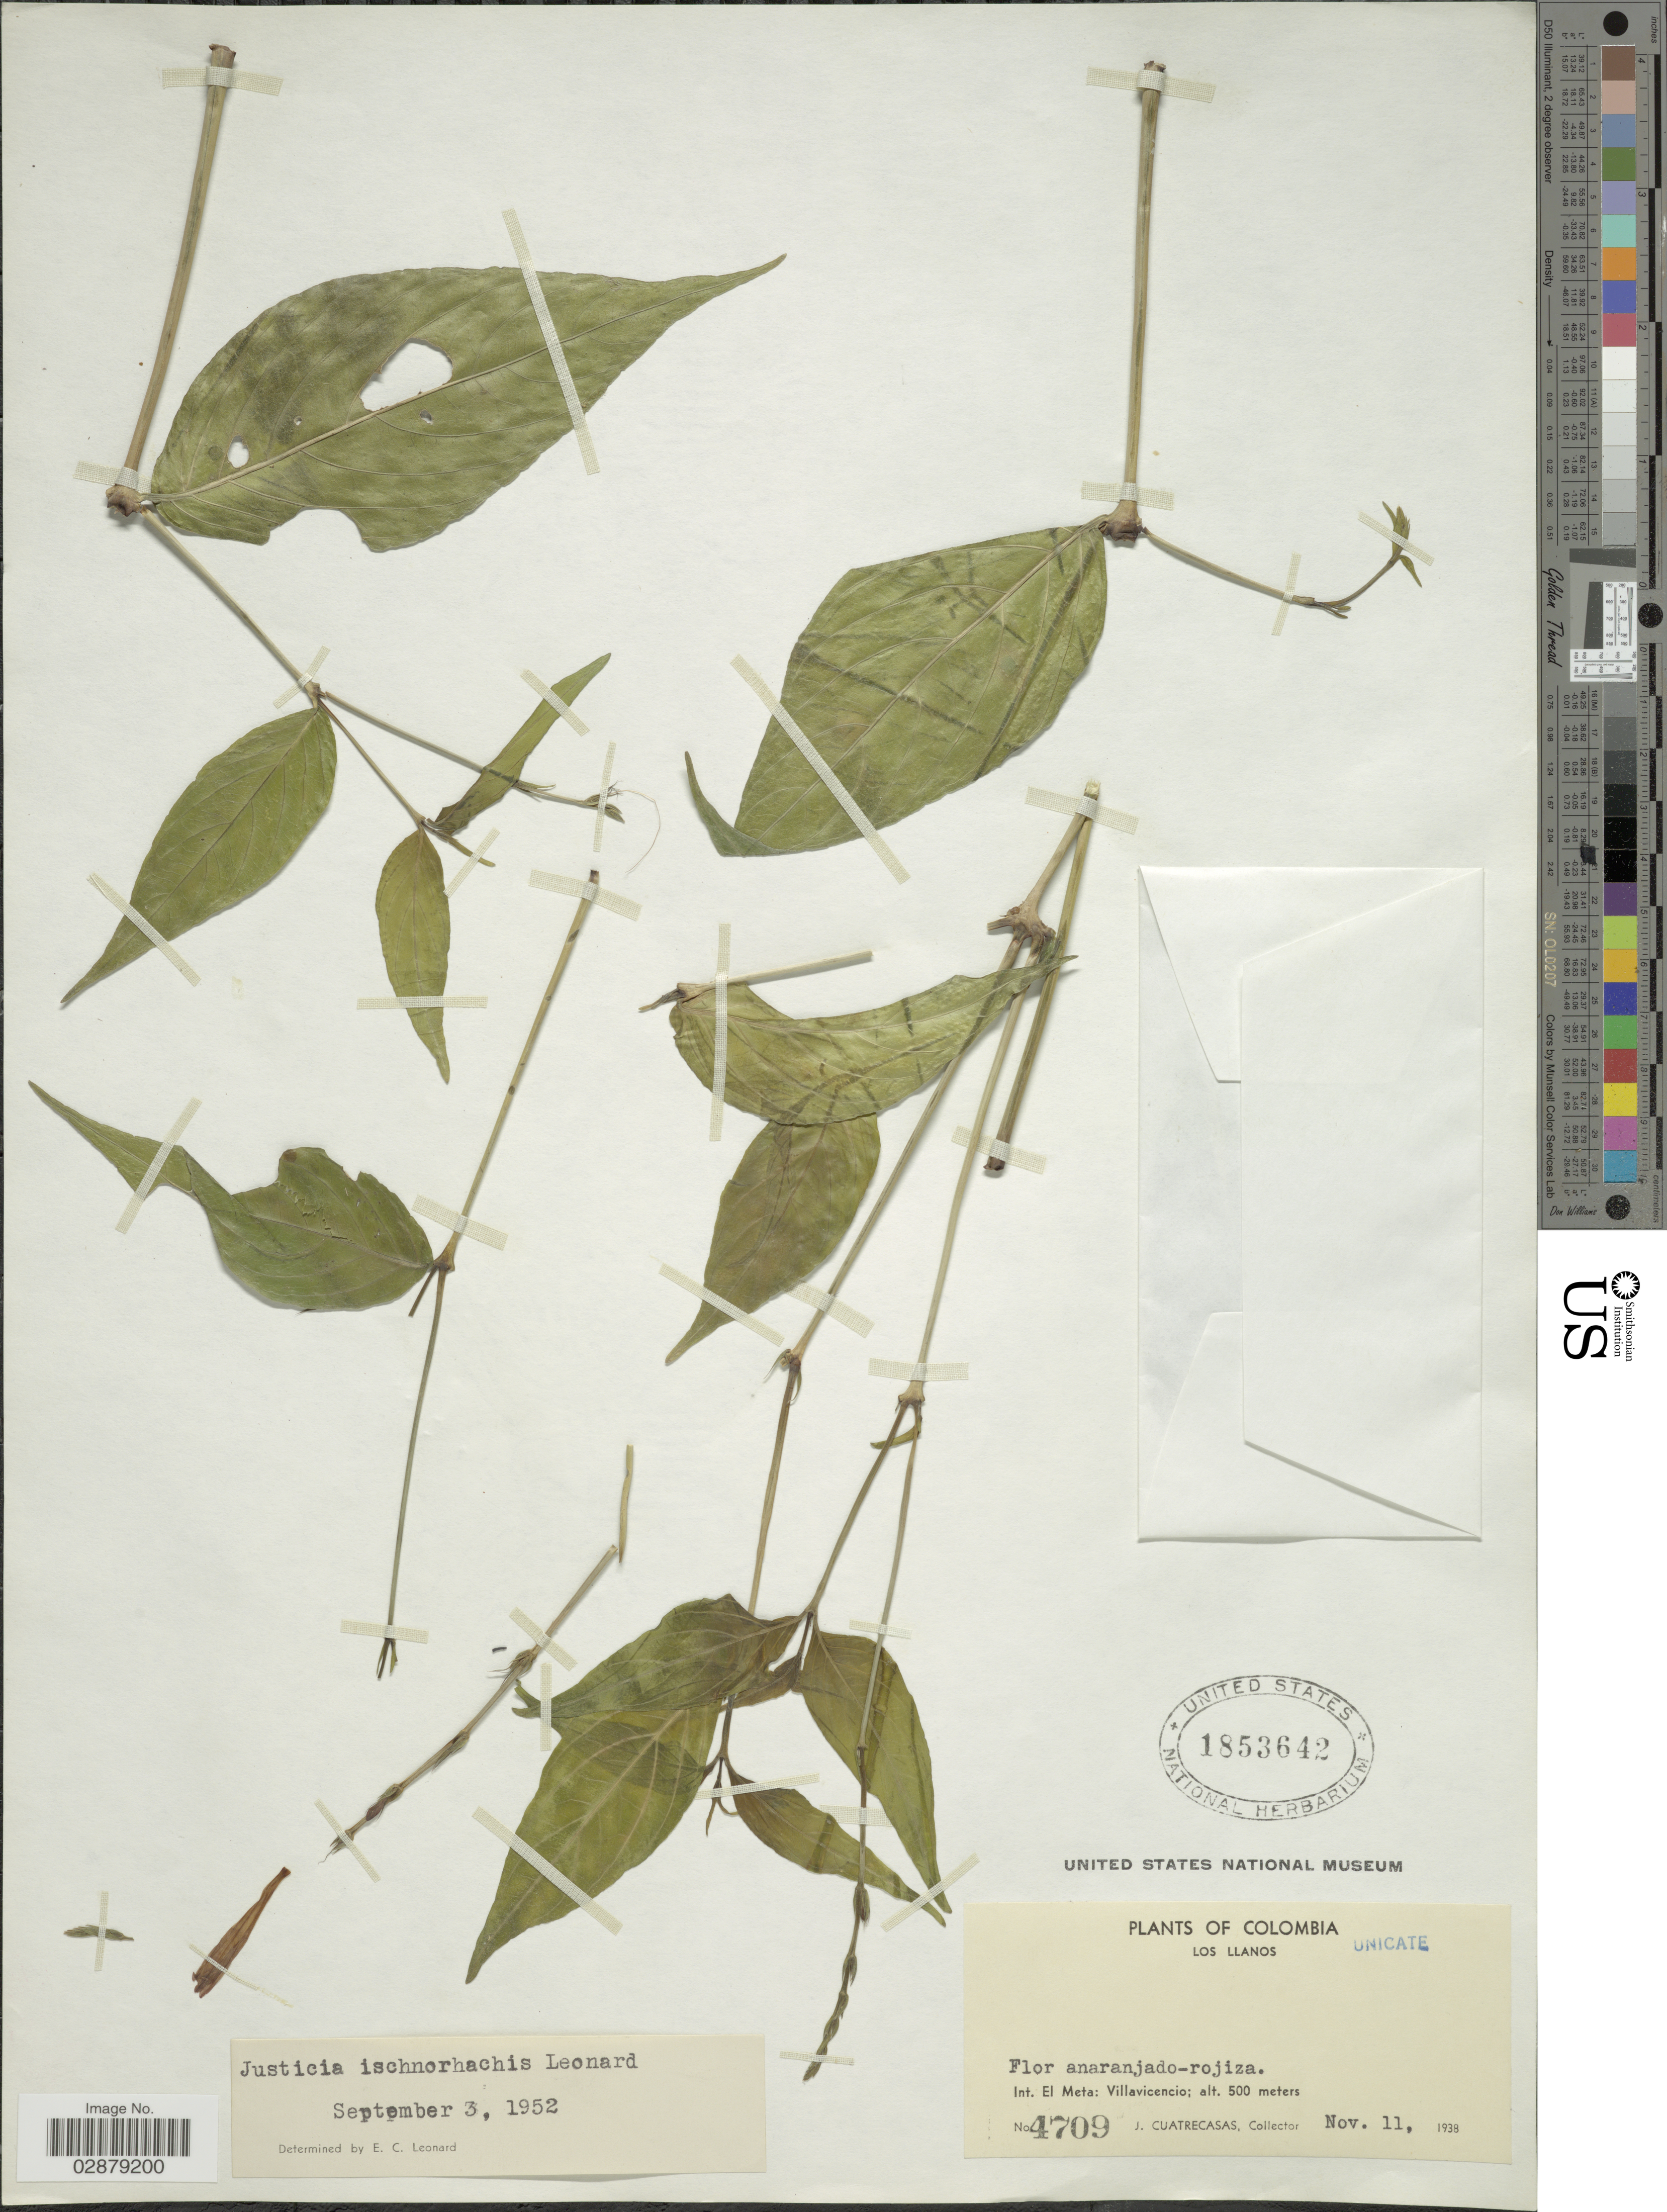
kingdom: Plantae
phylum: Tracheophyta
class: Magnoliopsida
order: Lamiales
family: Acanthaceae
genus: Justicia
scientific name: Justicia ischnorhachis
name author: Leonard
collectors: J. Cuatrecasas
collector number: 4709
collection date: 1938-11-11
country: Colombia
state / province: Meta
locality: Los Llanos. Int. El Meta: Villavicencio.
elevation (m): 500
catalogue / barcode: US 1853642